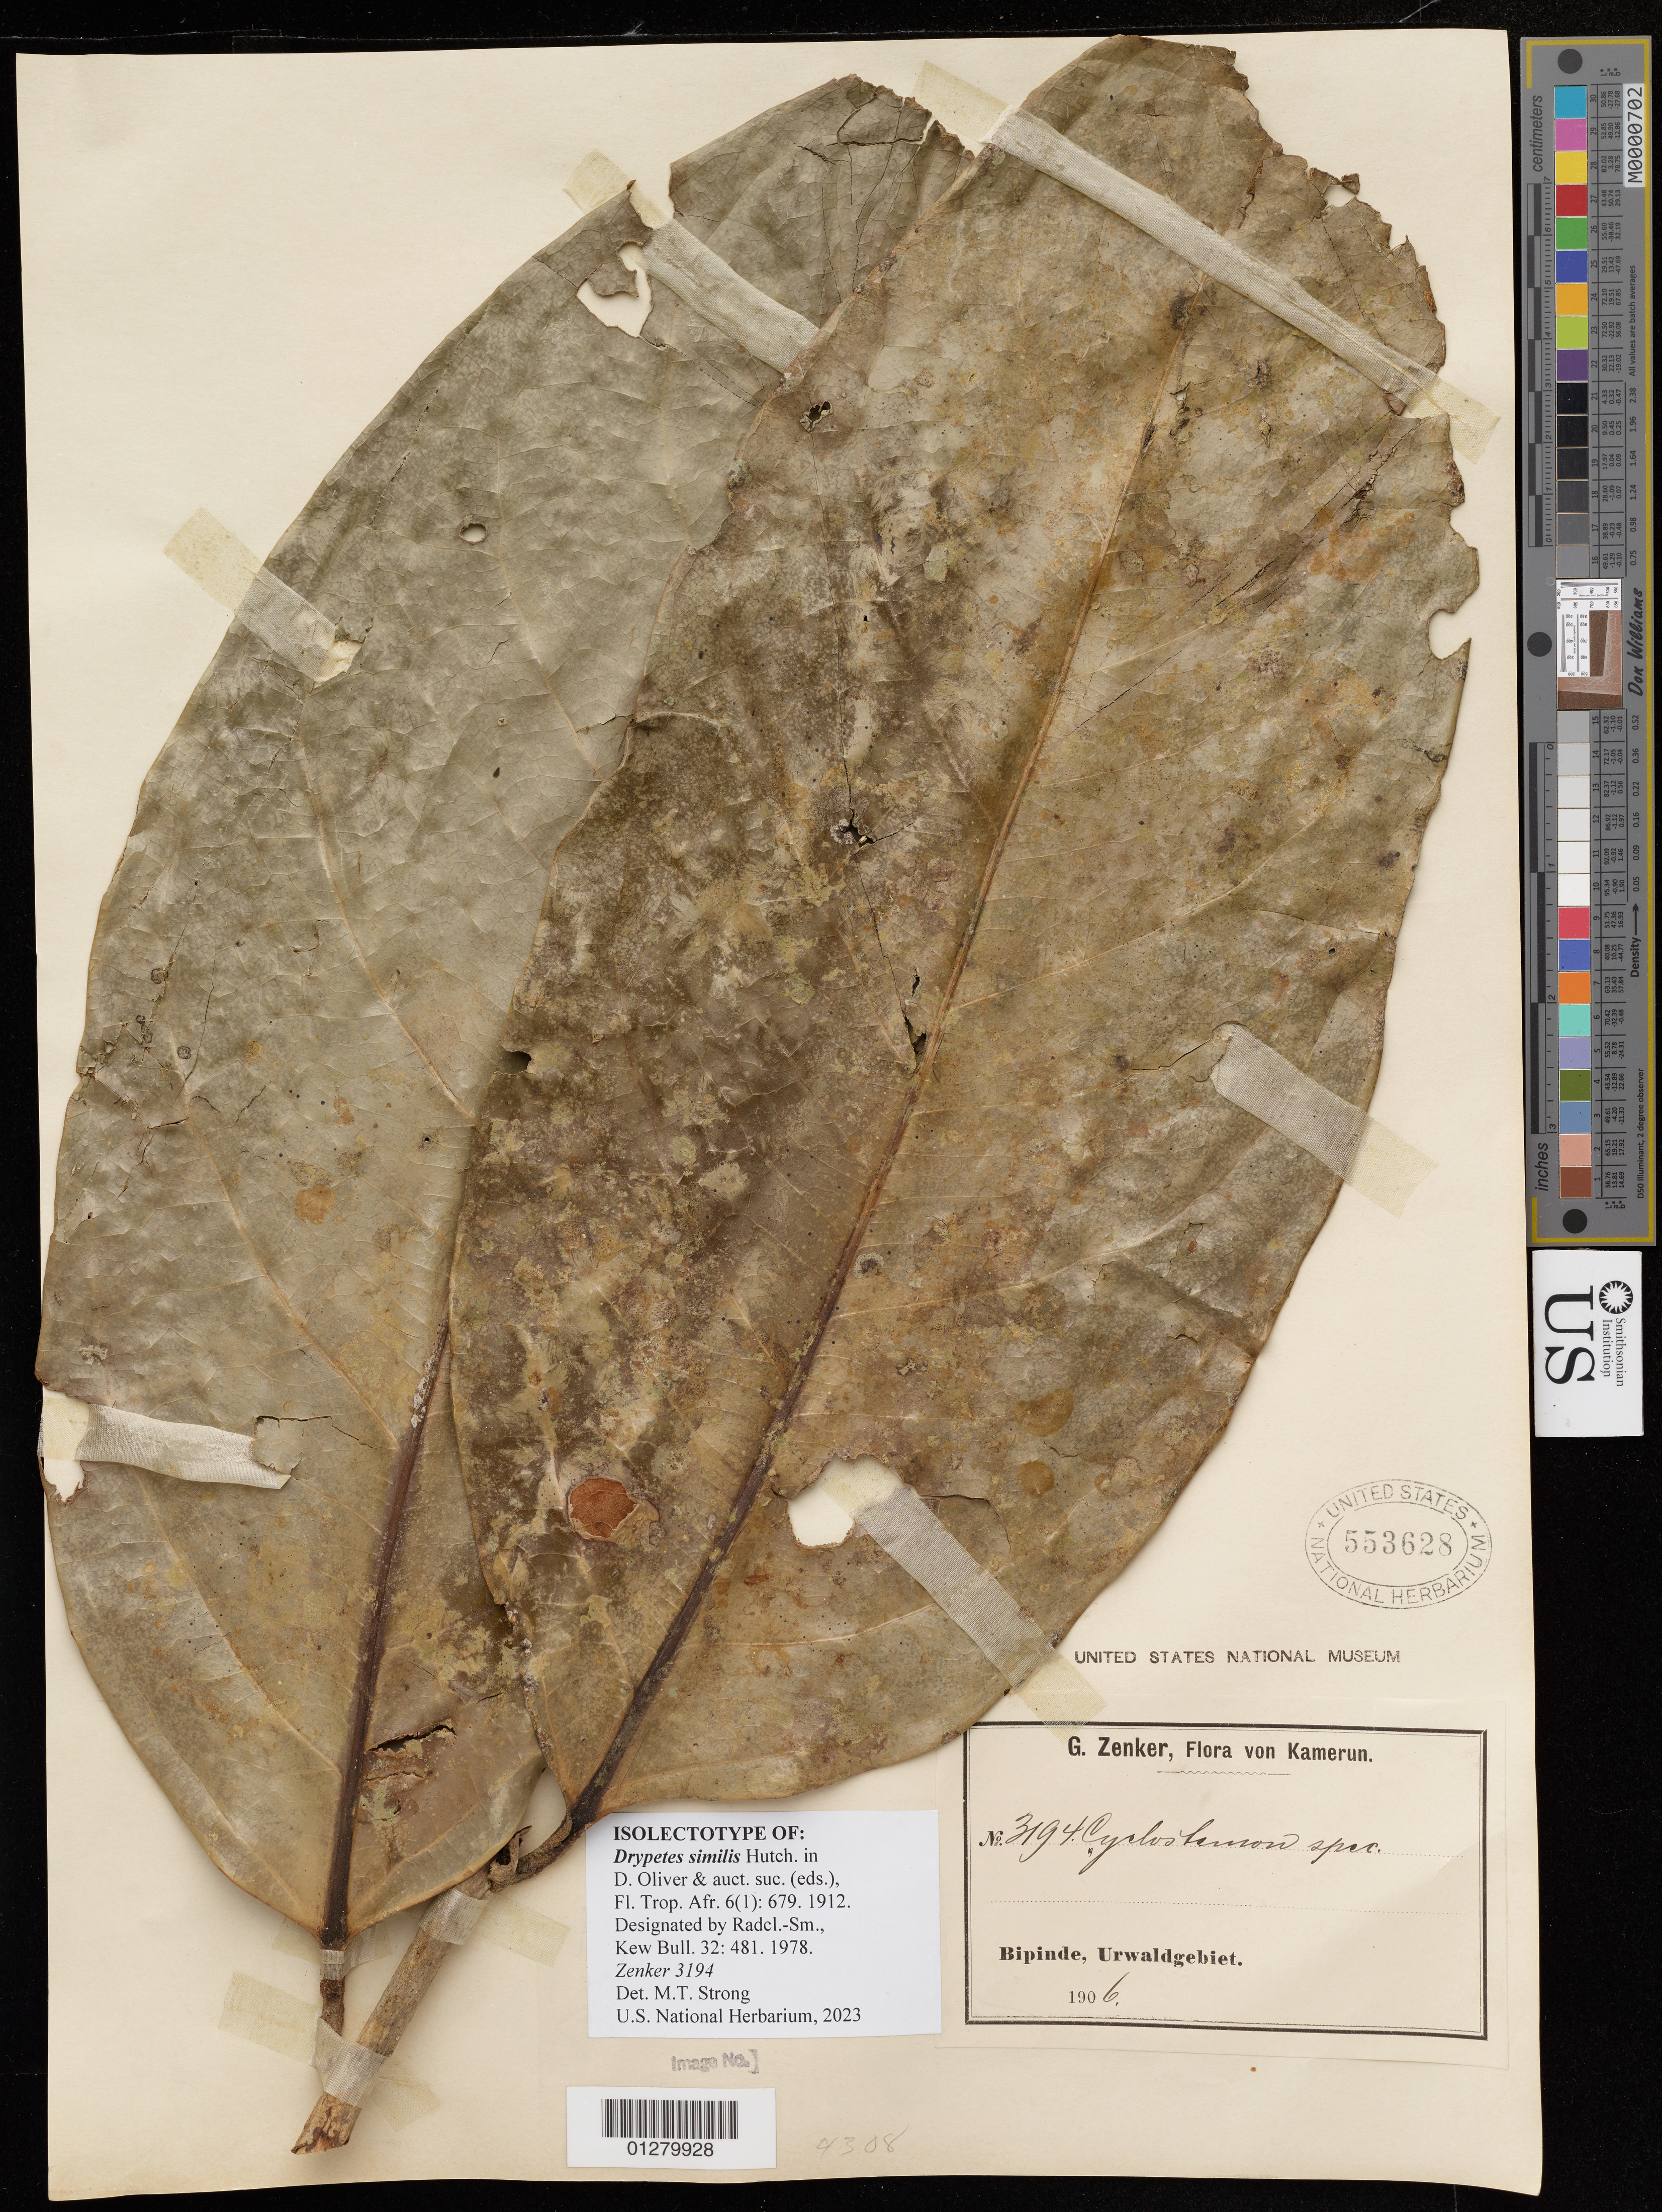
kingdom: Plantae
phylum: Tracheophyta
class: Magnoliopsida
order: Malpighiales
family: Putranjivaceae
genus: Drypetes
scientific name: Drypetes similis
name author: Hutch. in Dyer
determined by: Strong, Mark T., (BOT), Smithsonian Institution - National Museum of Natural History (UNITED STATES)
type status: Isolectotype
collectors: G. A. Zenker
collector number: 3194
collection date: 1906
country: Cameroon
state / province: Sud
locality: Bipinde, Urwaldgebiet.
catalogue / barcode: US 553628